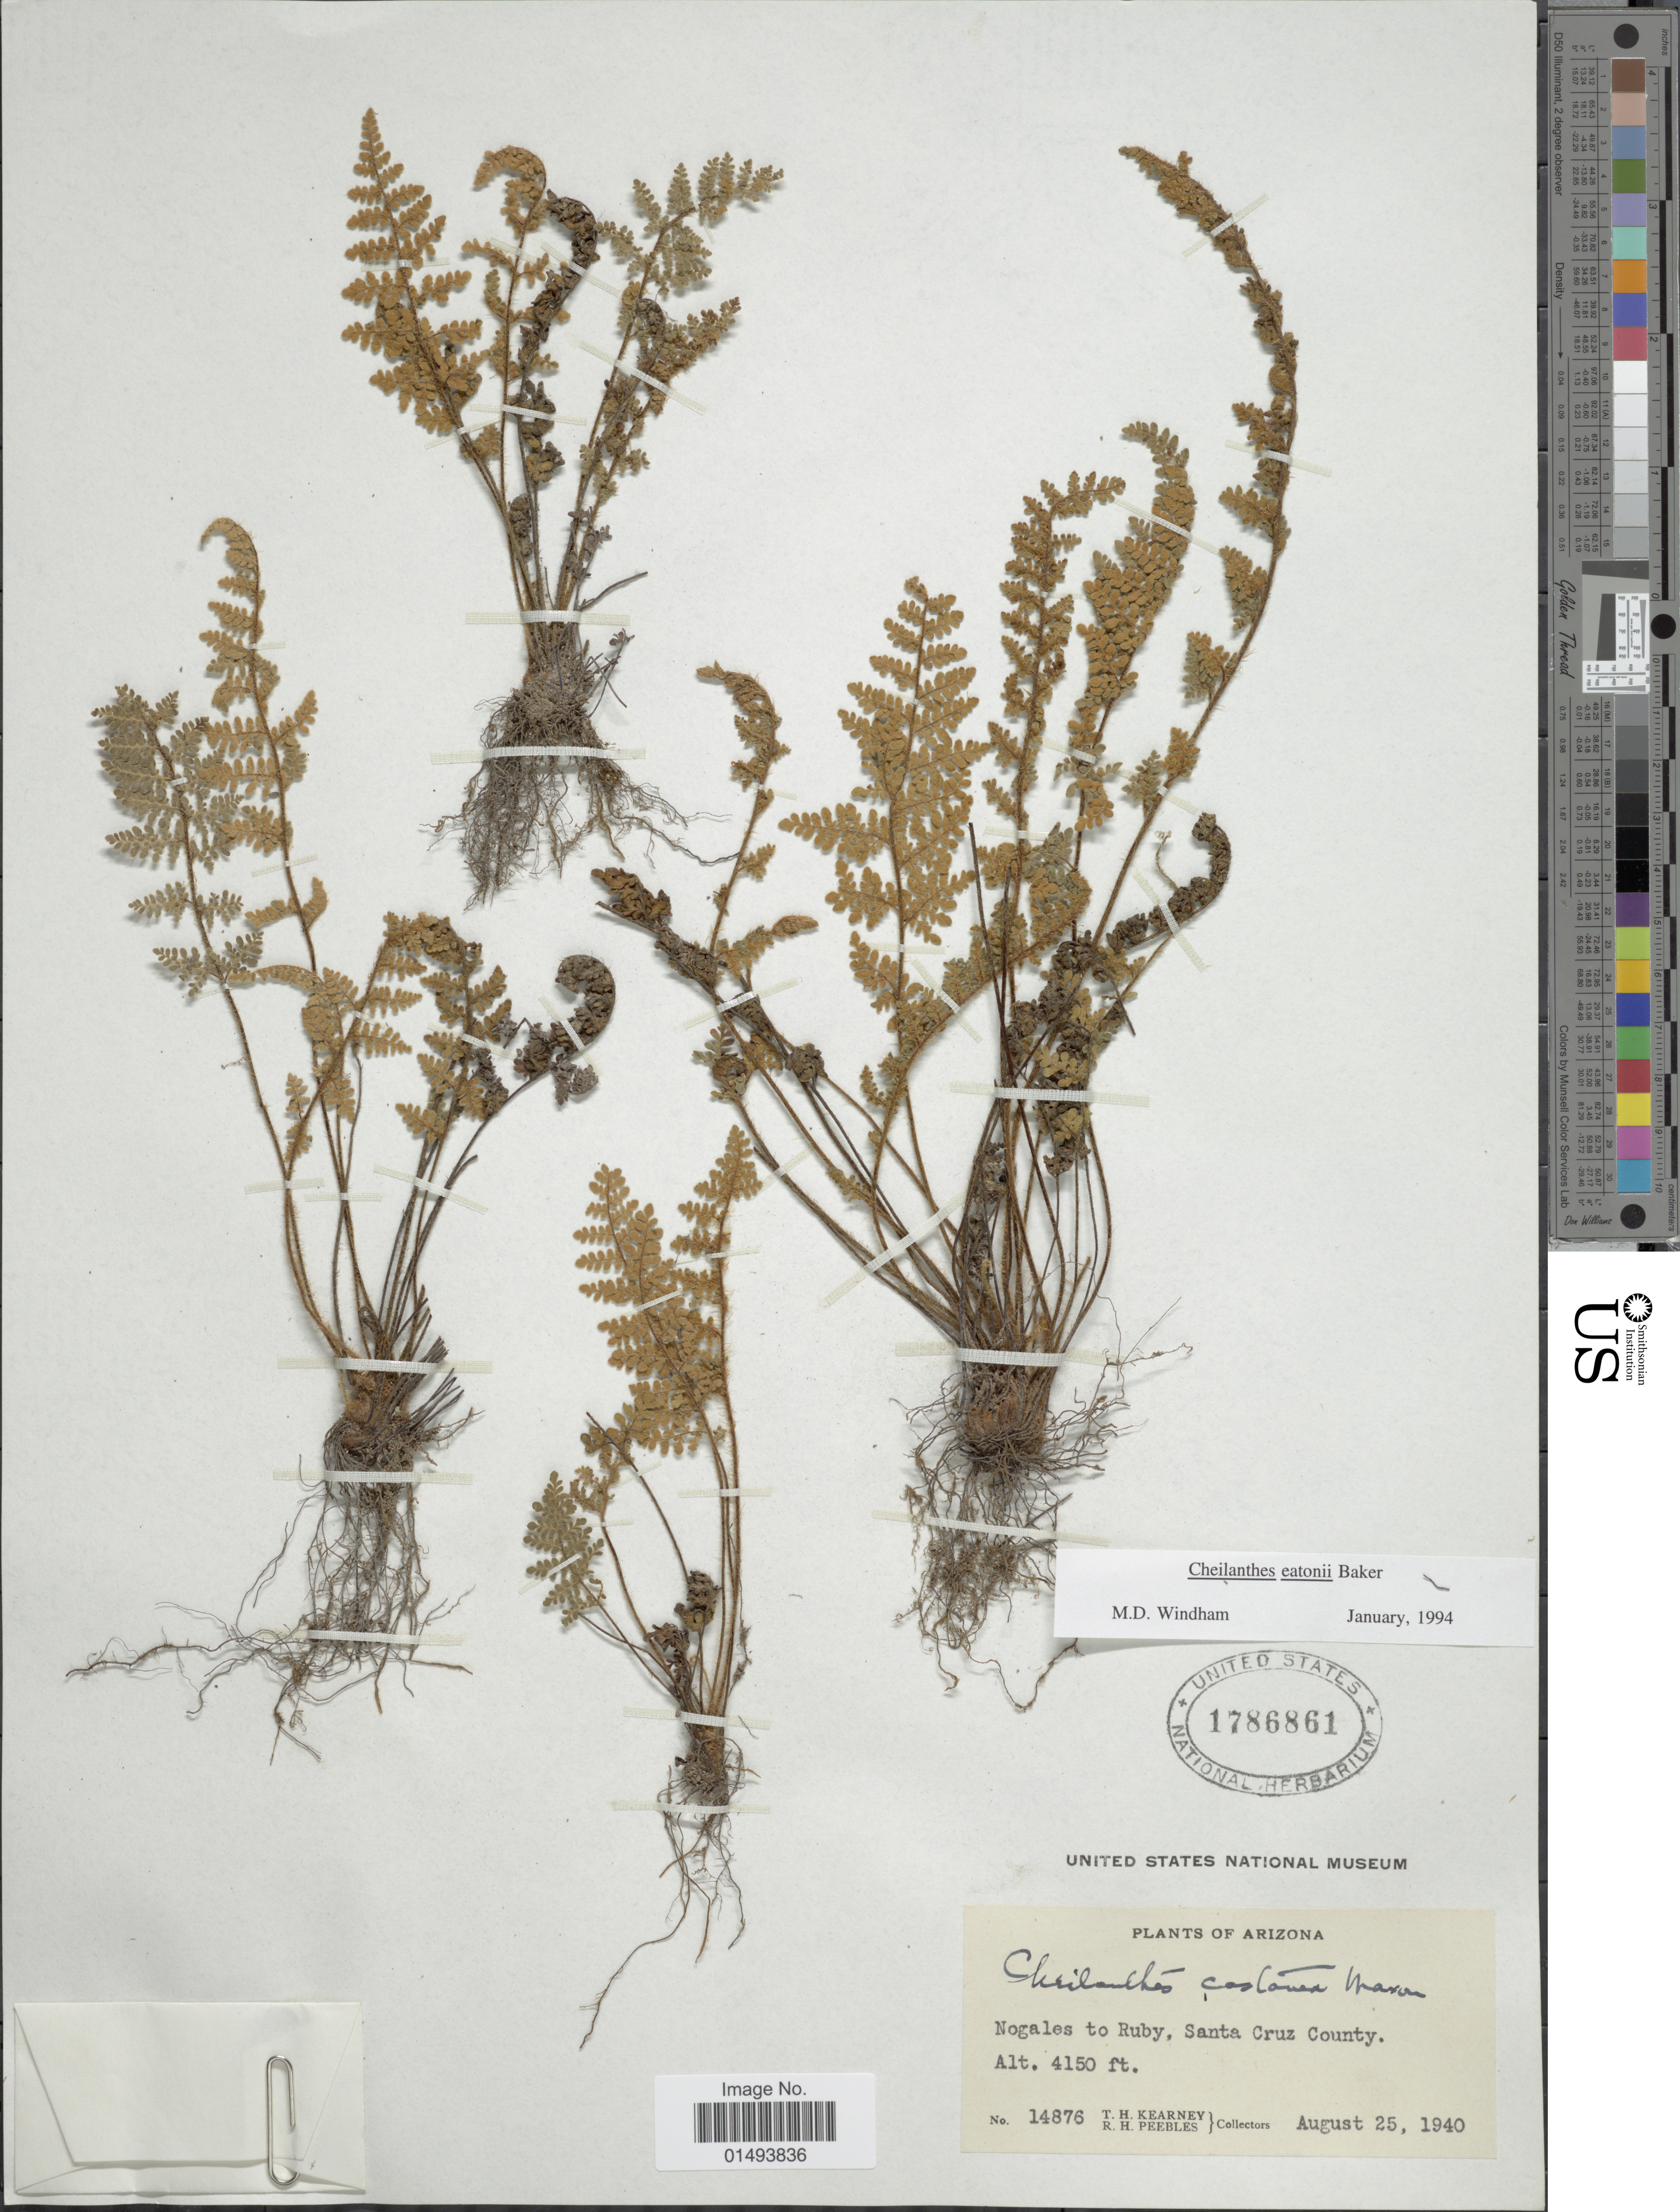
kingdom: Plantae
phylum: Tracheophyta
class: Polypodiopsida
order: Polypodiales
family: Pteridaceae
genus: Myriopteris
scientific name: Myriopteris rufa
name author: Fée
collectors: T. H. Kearney & R. H. Peebles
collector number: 14876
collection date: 1940-08-25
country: United States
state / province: Arizona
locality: Plants of Arizona, Nogales to Ruby, Santa Cruz County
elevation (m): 1265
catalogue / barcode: US 1786861